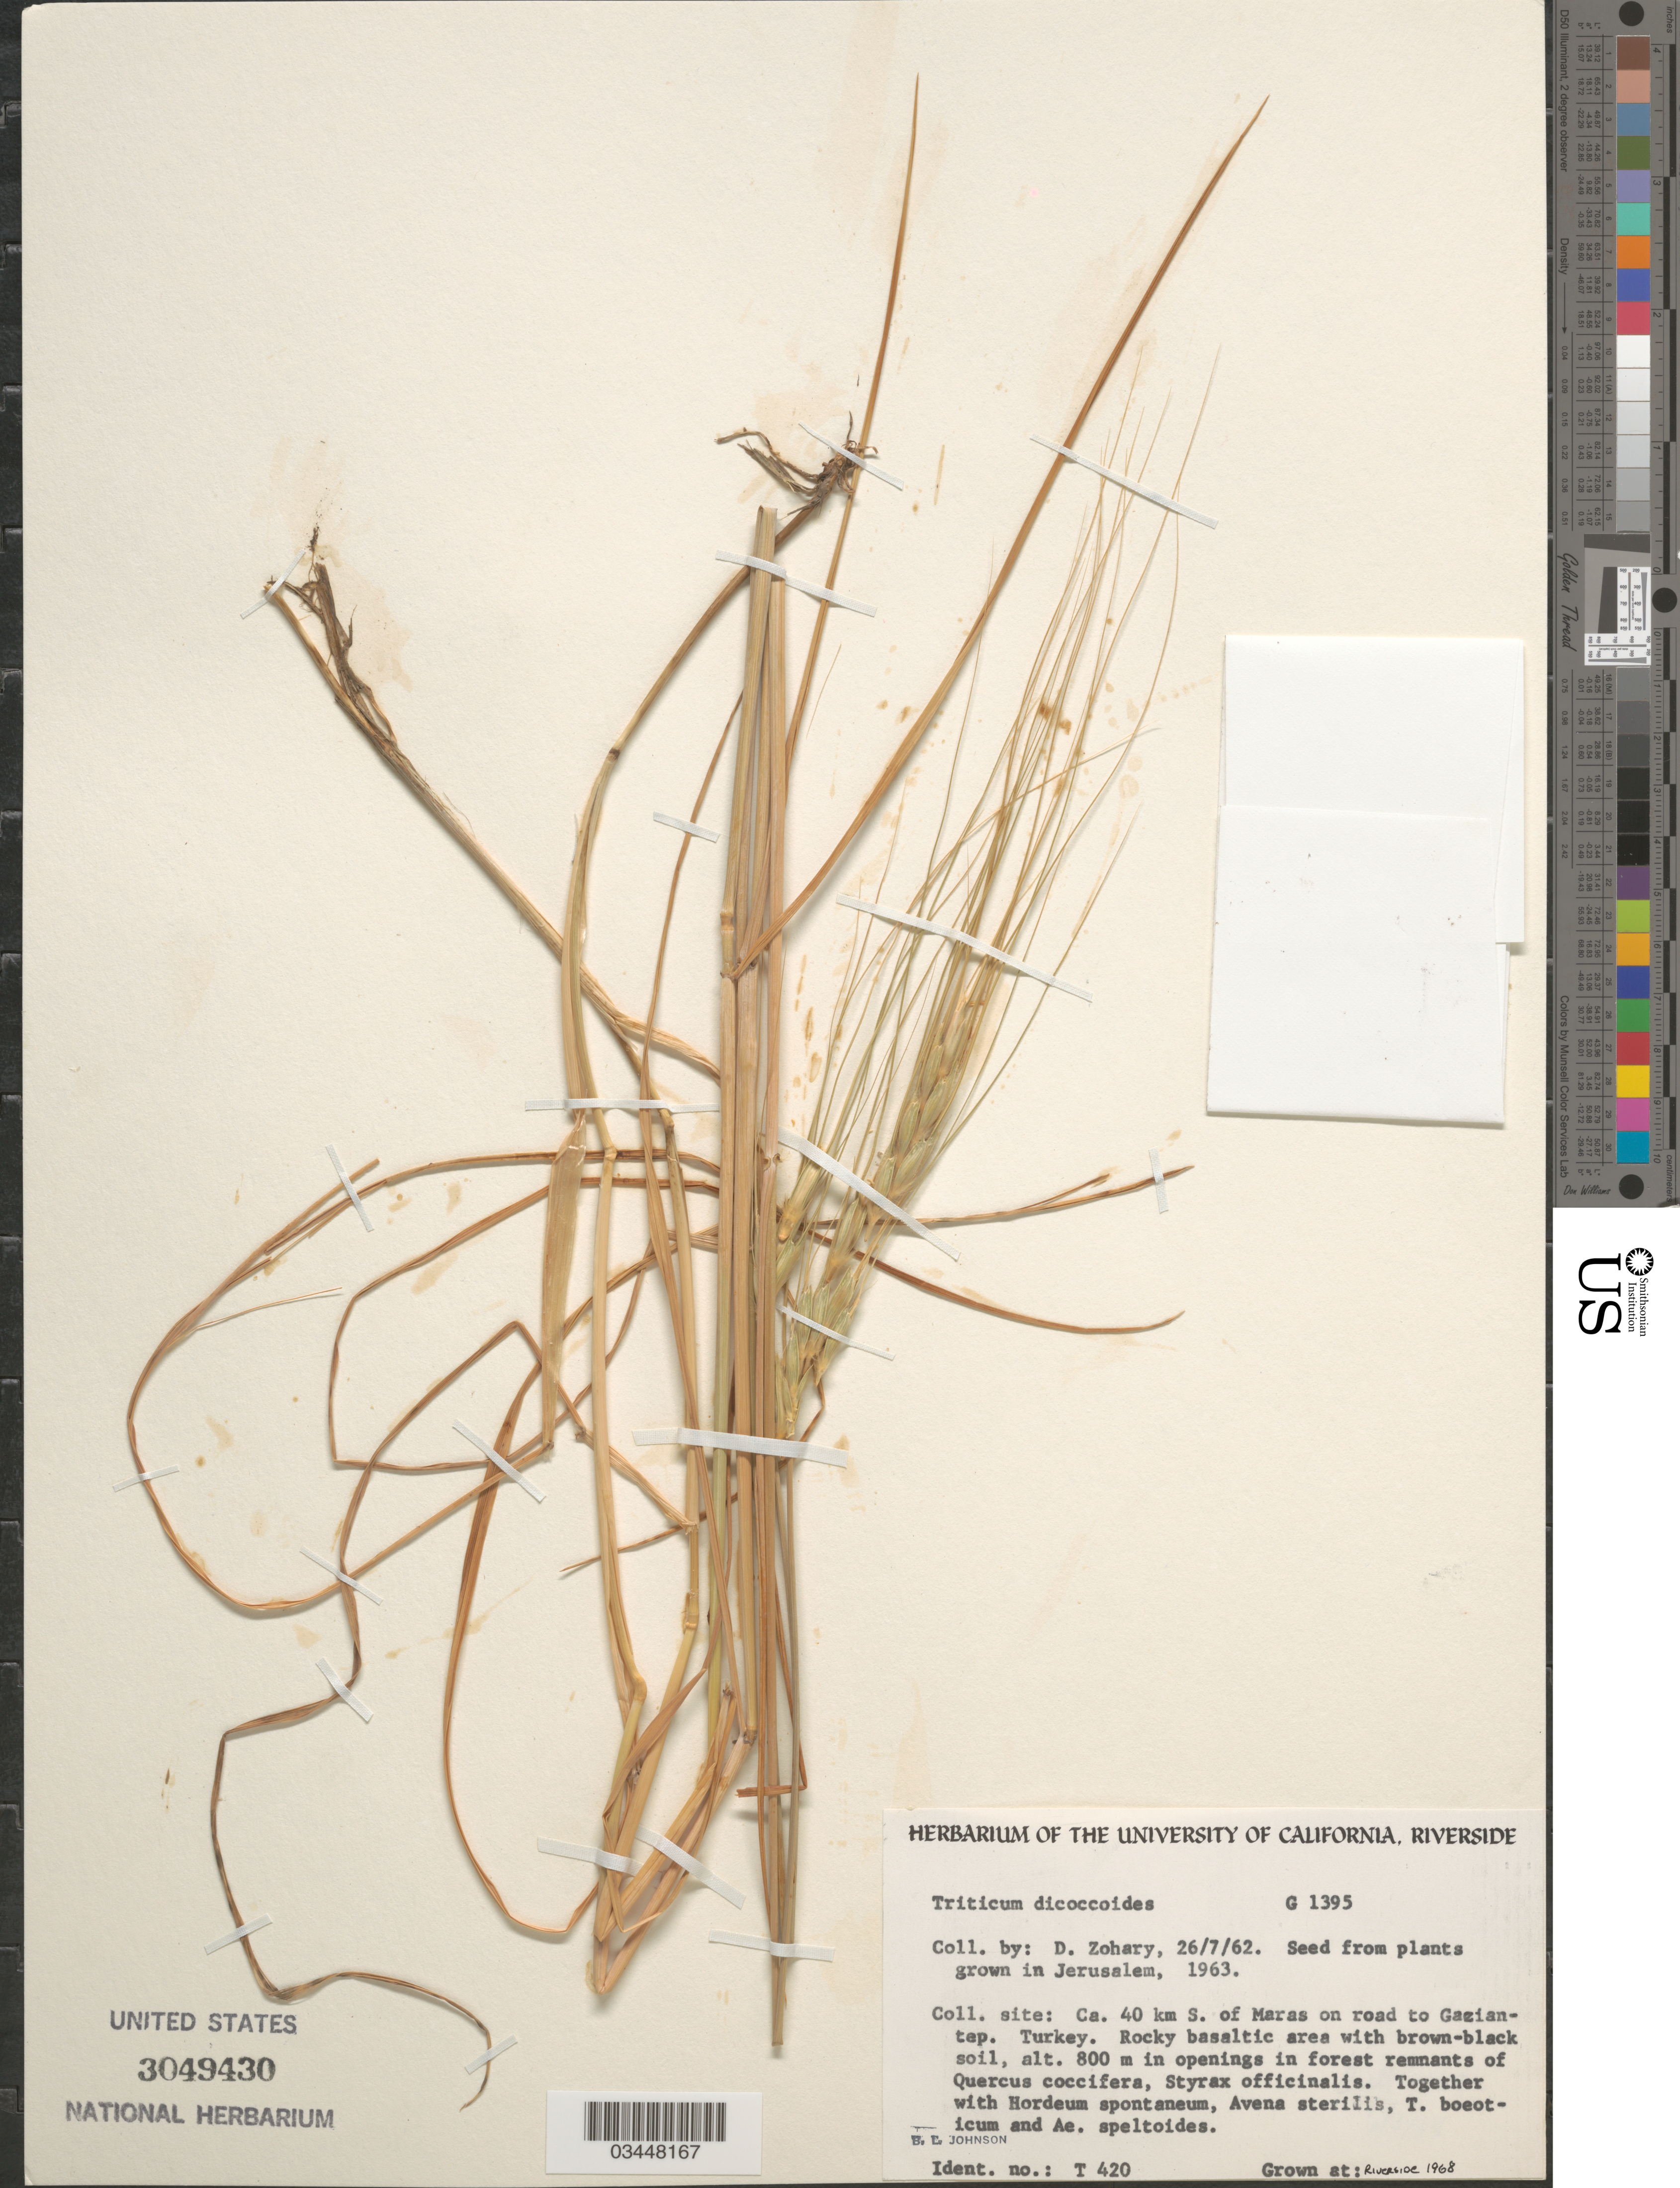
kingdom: Plantae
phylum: Tracheophyta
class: Liliopsida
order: Poales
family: Poaceae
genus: Triticum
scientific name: Triticum dicoccoides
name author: (Körn.) Körn. ex Schweinf.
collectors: B. Johnson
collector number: G1395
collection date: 1968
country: United States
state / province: California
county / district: Riverside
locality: Riverside.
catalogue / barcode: US 3049430